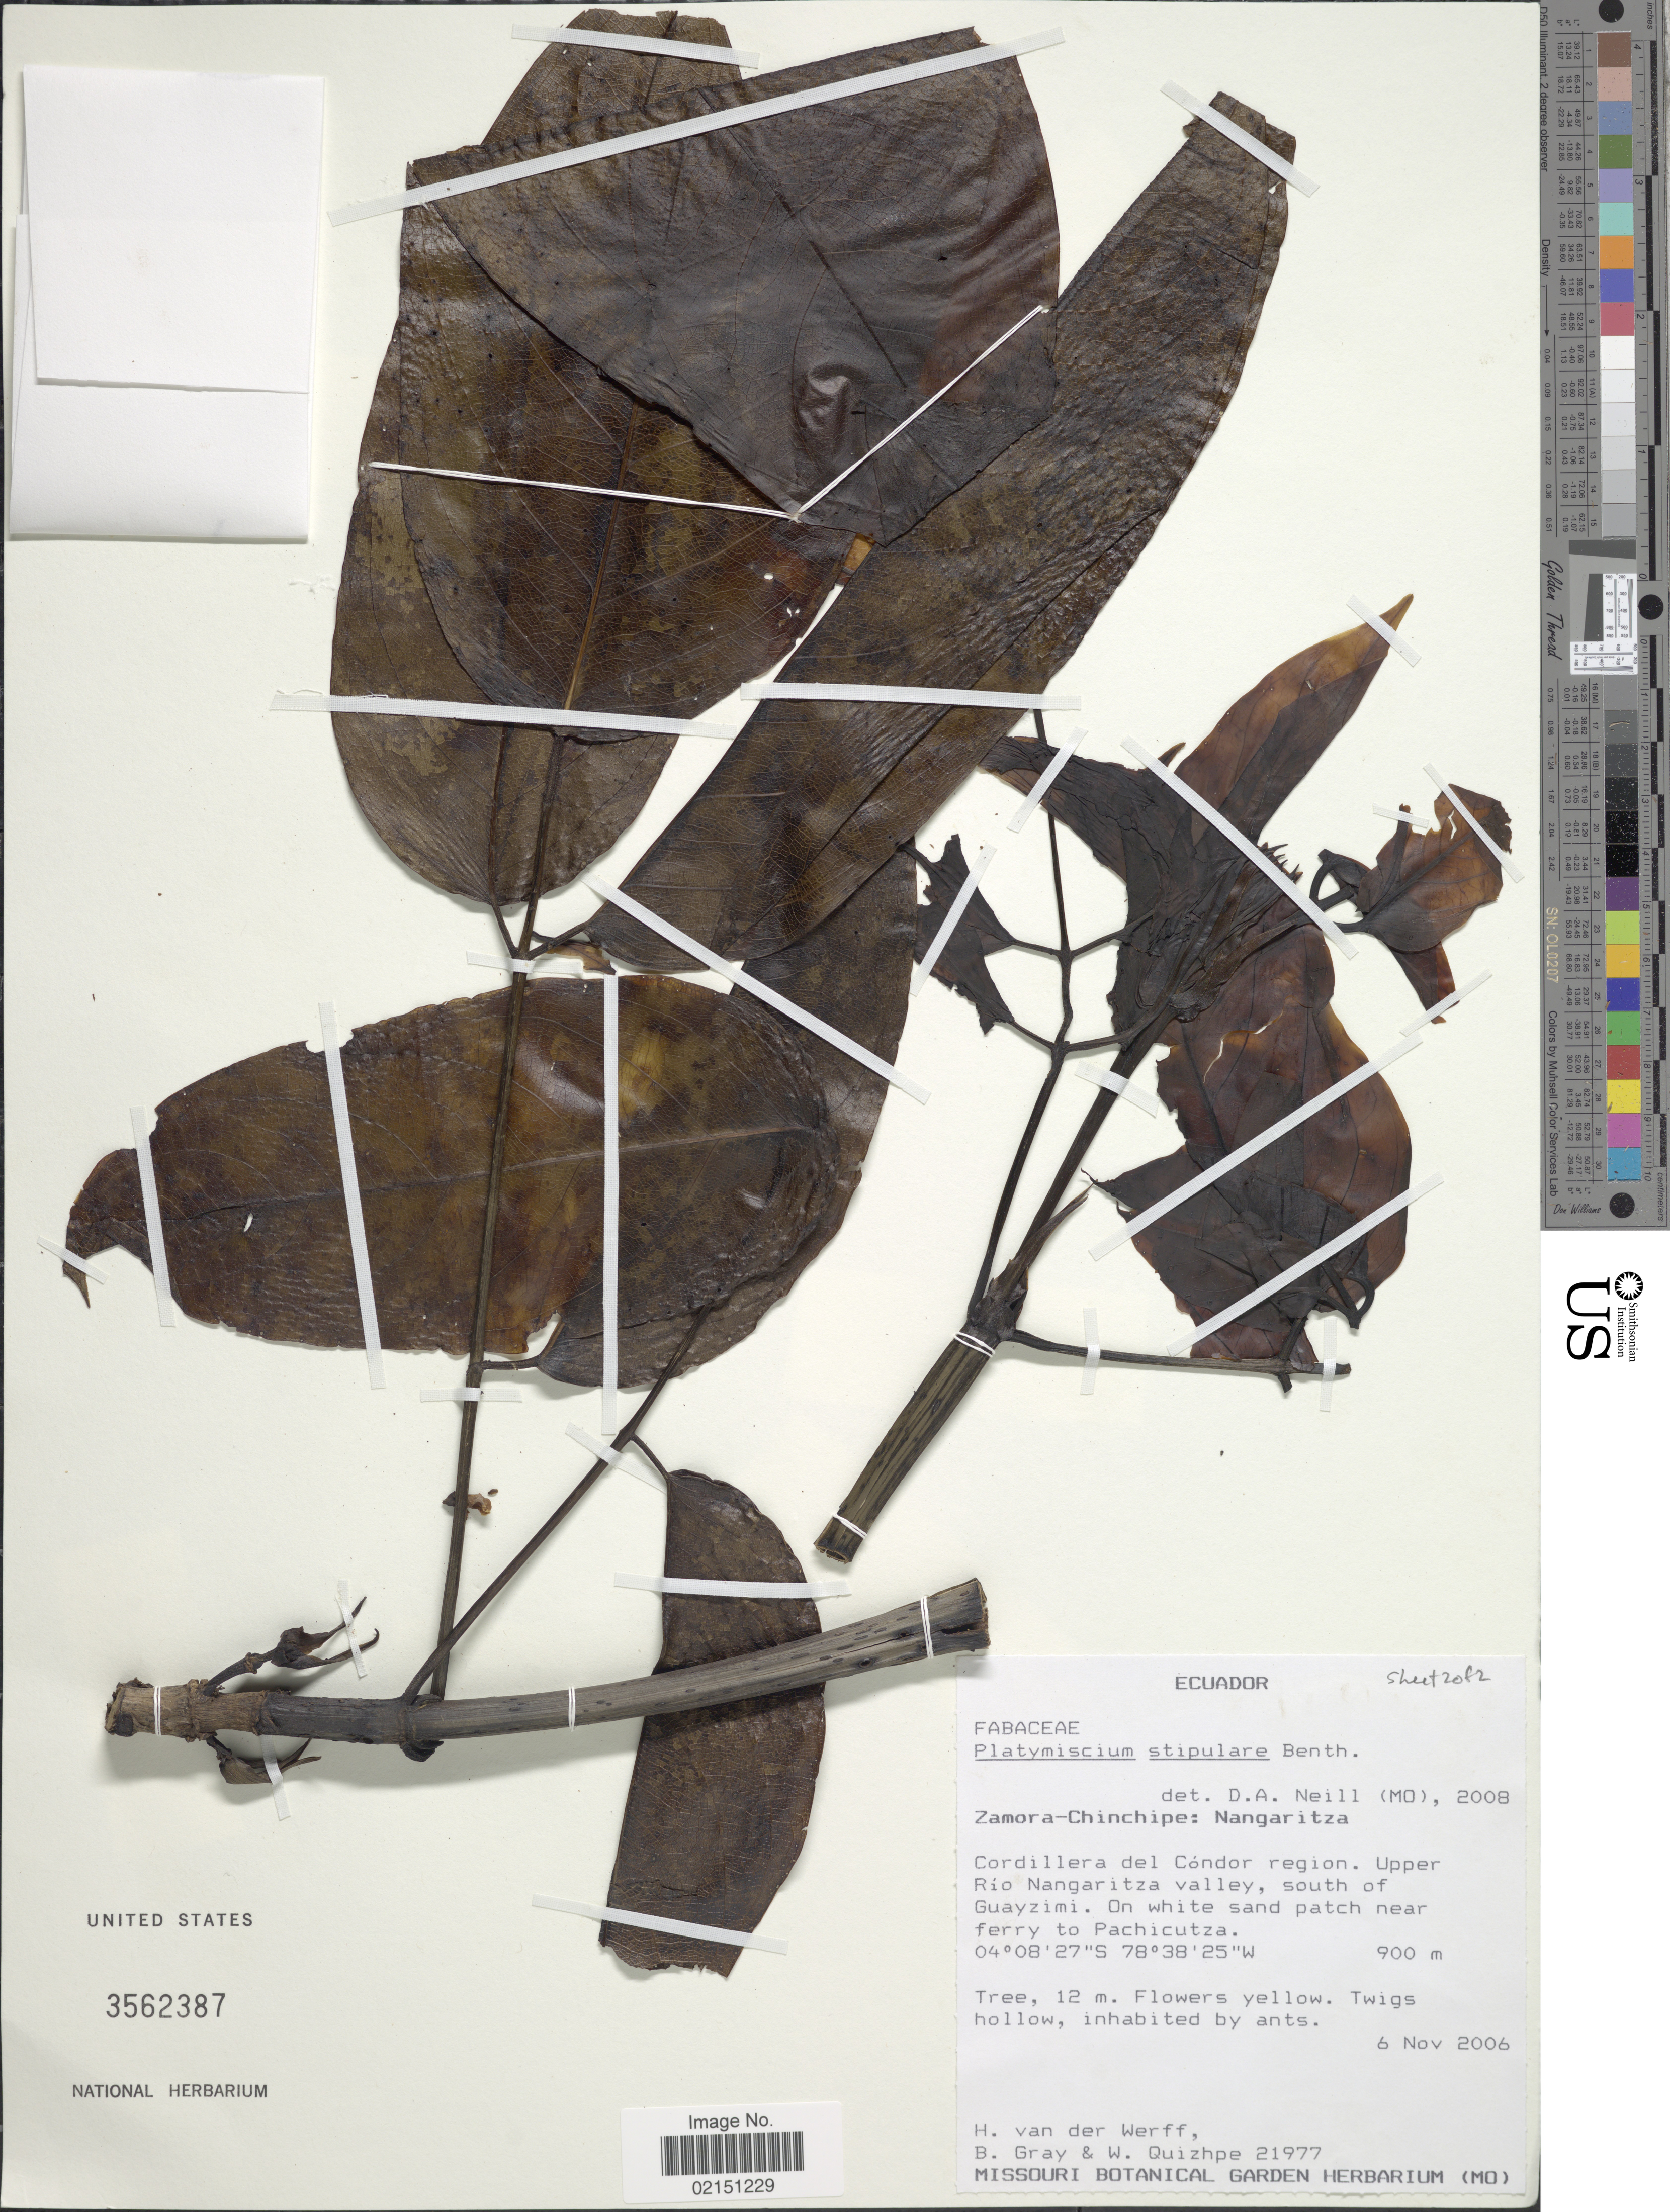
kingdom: Plantae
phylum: Tracheophyta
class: Magnoliopsida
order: Fabales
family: Fabaceae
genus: Platymiscium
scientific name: Platymiscium stipulare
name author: Benth.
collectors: H. van der Werff, B. Gray & W. Quizhpe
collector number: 21977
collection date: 2006-11-06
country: Ecuador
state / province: Zamora-Chinchipe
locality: Cordillera del Condor region. Upper Rio Nangaritza valley, south of Guayzimi. On white sand patch near ferry to Pachicutza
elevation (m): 900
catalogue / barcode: US 3562387